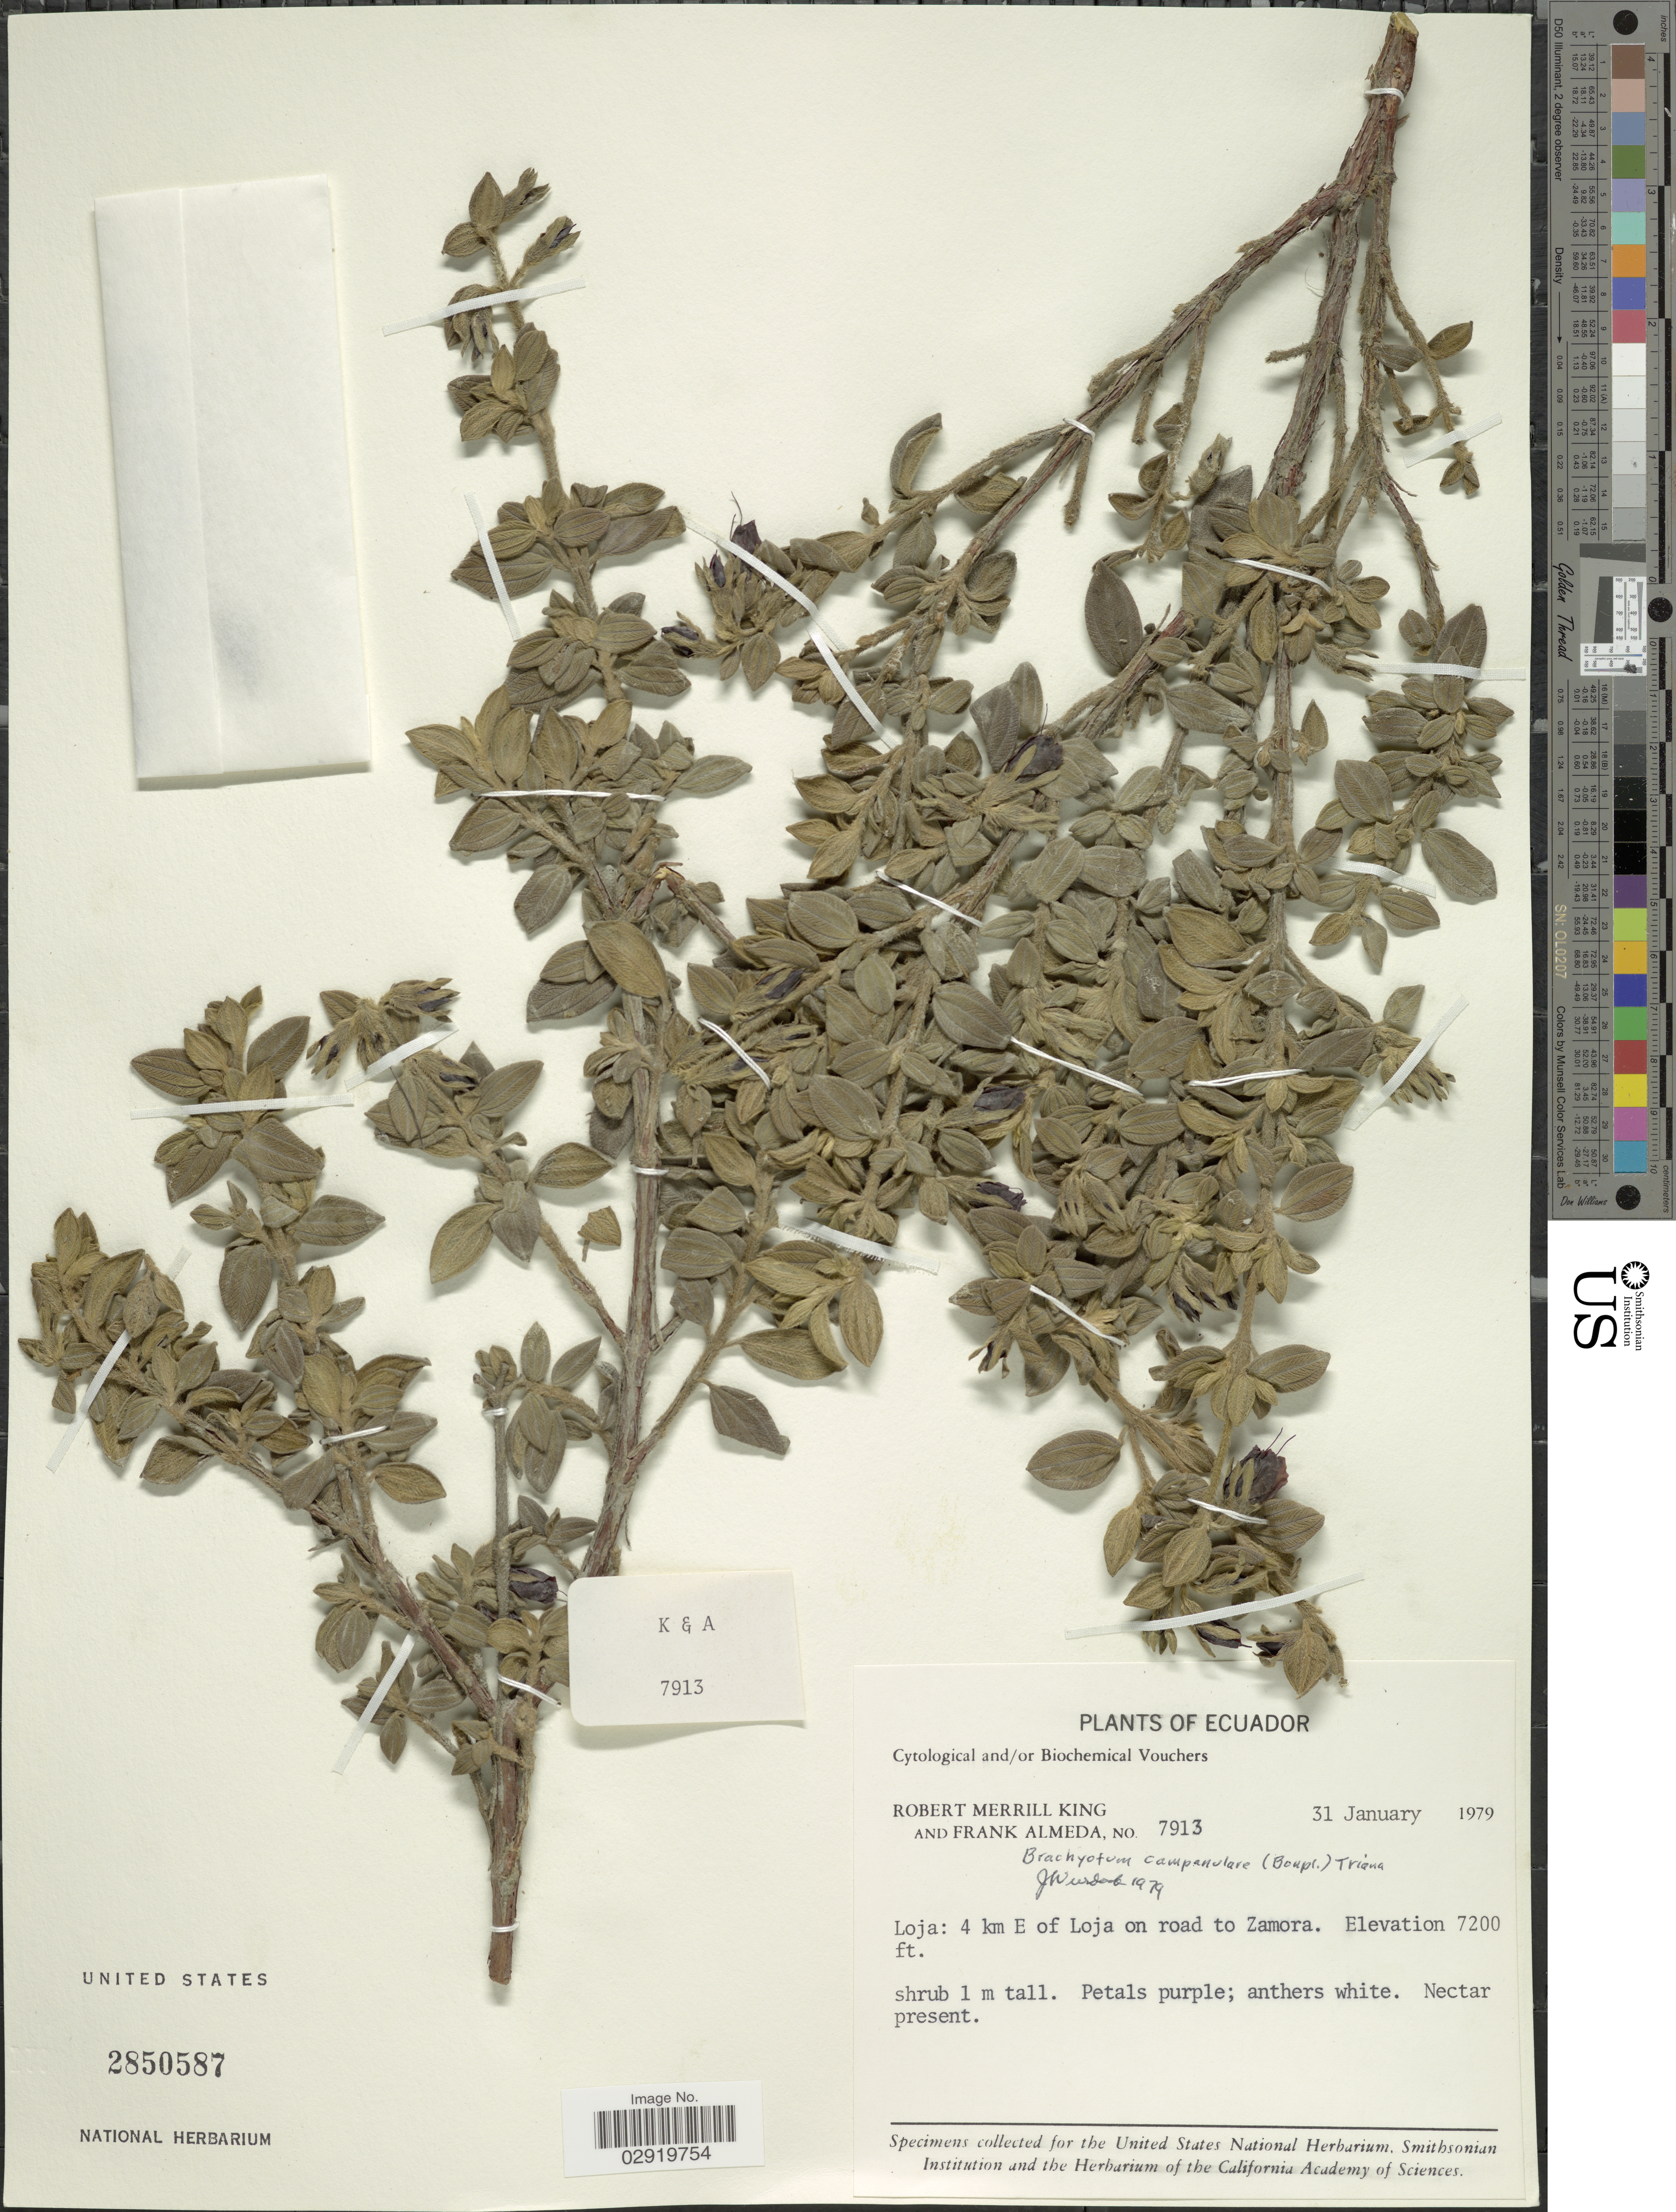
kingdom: Plantae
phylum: Tracheophyta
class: Magnoliopsida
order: Myrtales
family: Melastomataceae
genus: Brachyotum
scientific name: Brachyotum campanulare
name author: (Bonpl.) Triana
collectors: R. M. King & F. Almeda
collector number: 7913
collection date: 1979-01-31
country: Ecuador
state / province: Loja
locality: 4 km E of Loja on road to Zamora.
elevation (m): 2195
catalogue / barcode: US 2850587